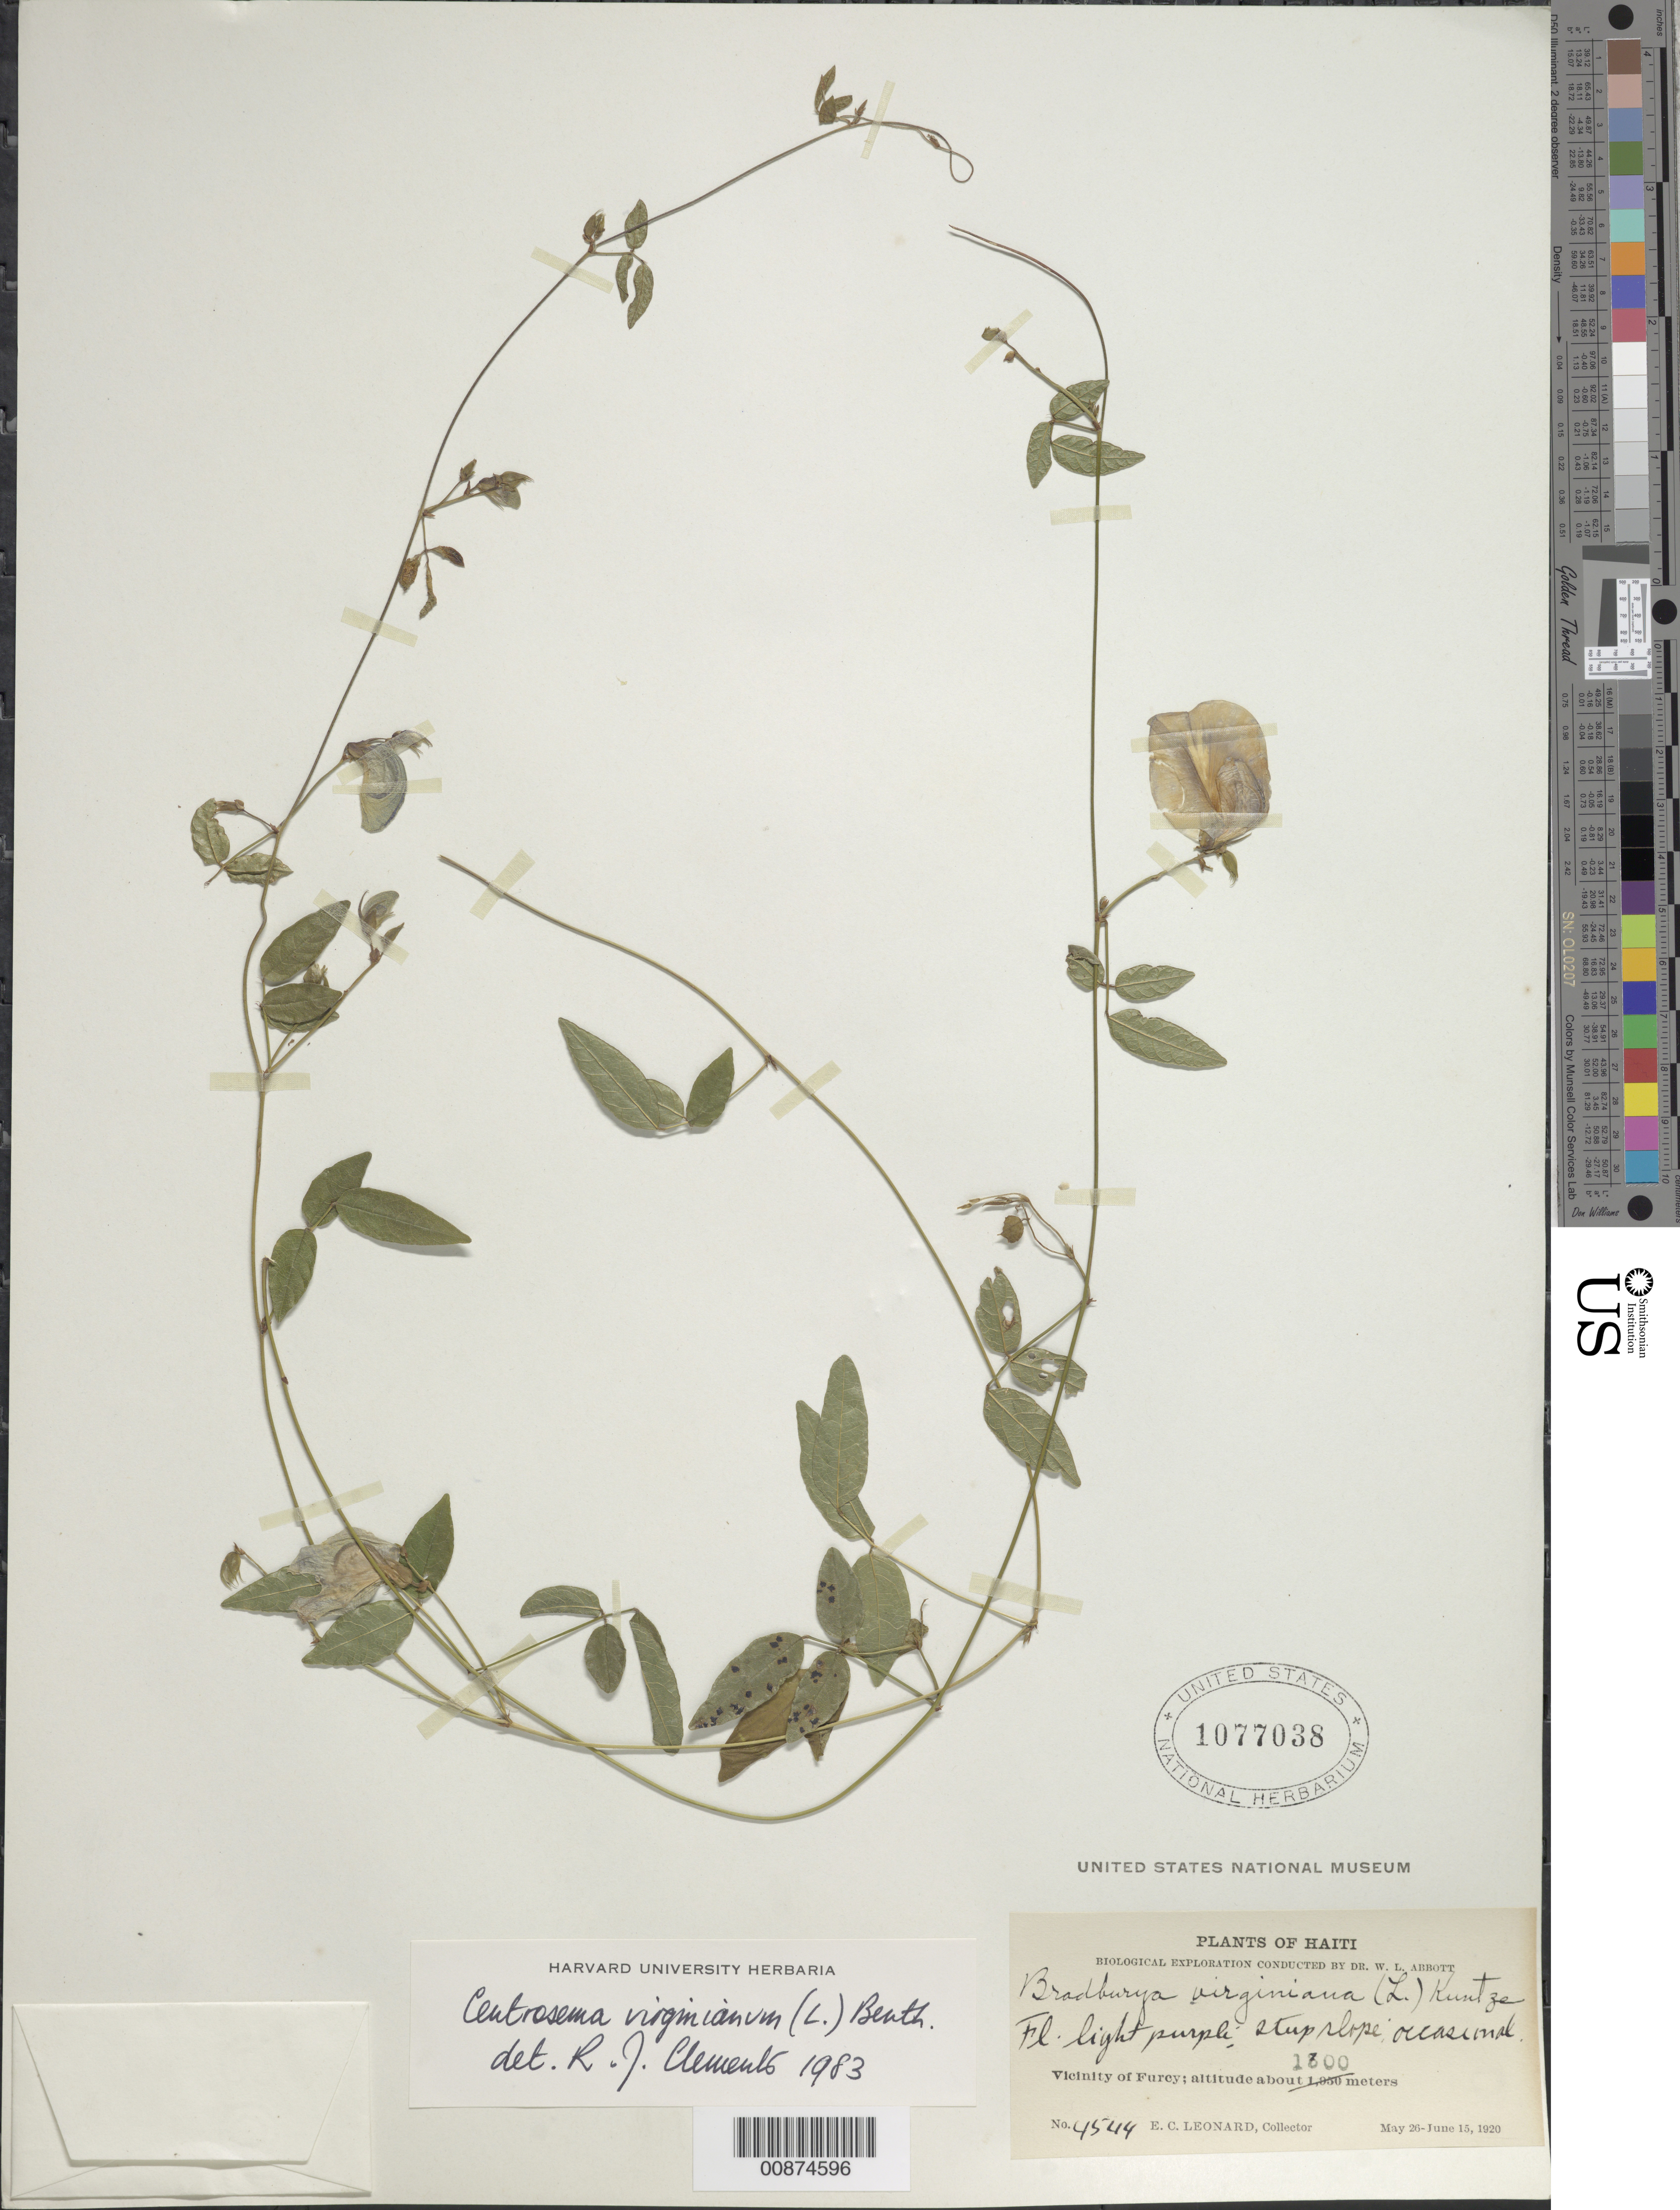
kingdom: Plantae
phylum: Tracheophyta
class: Magnoliopsida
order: Fabales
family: Fabaceae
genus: Centrosema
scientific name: Centrosema virginianum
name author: (L.) Benth.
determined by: Clements, R. J.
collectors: E. C. Leonard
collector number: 4544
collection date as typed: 26 May 1920 to 15 Jun 1920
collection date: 1920-05-26/1920-06-15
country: Haiti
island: Hispaniola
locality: Vicinity of Furcy.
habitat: Steep slope.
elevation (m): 1300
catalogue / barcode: US 1077038